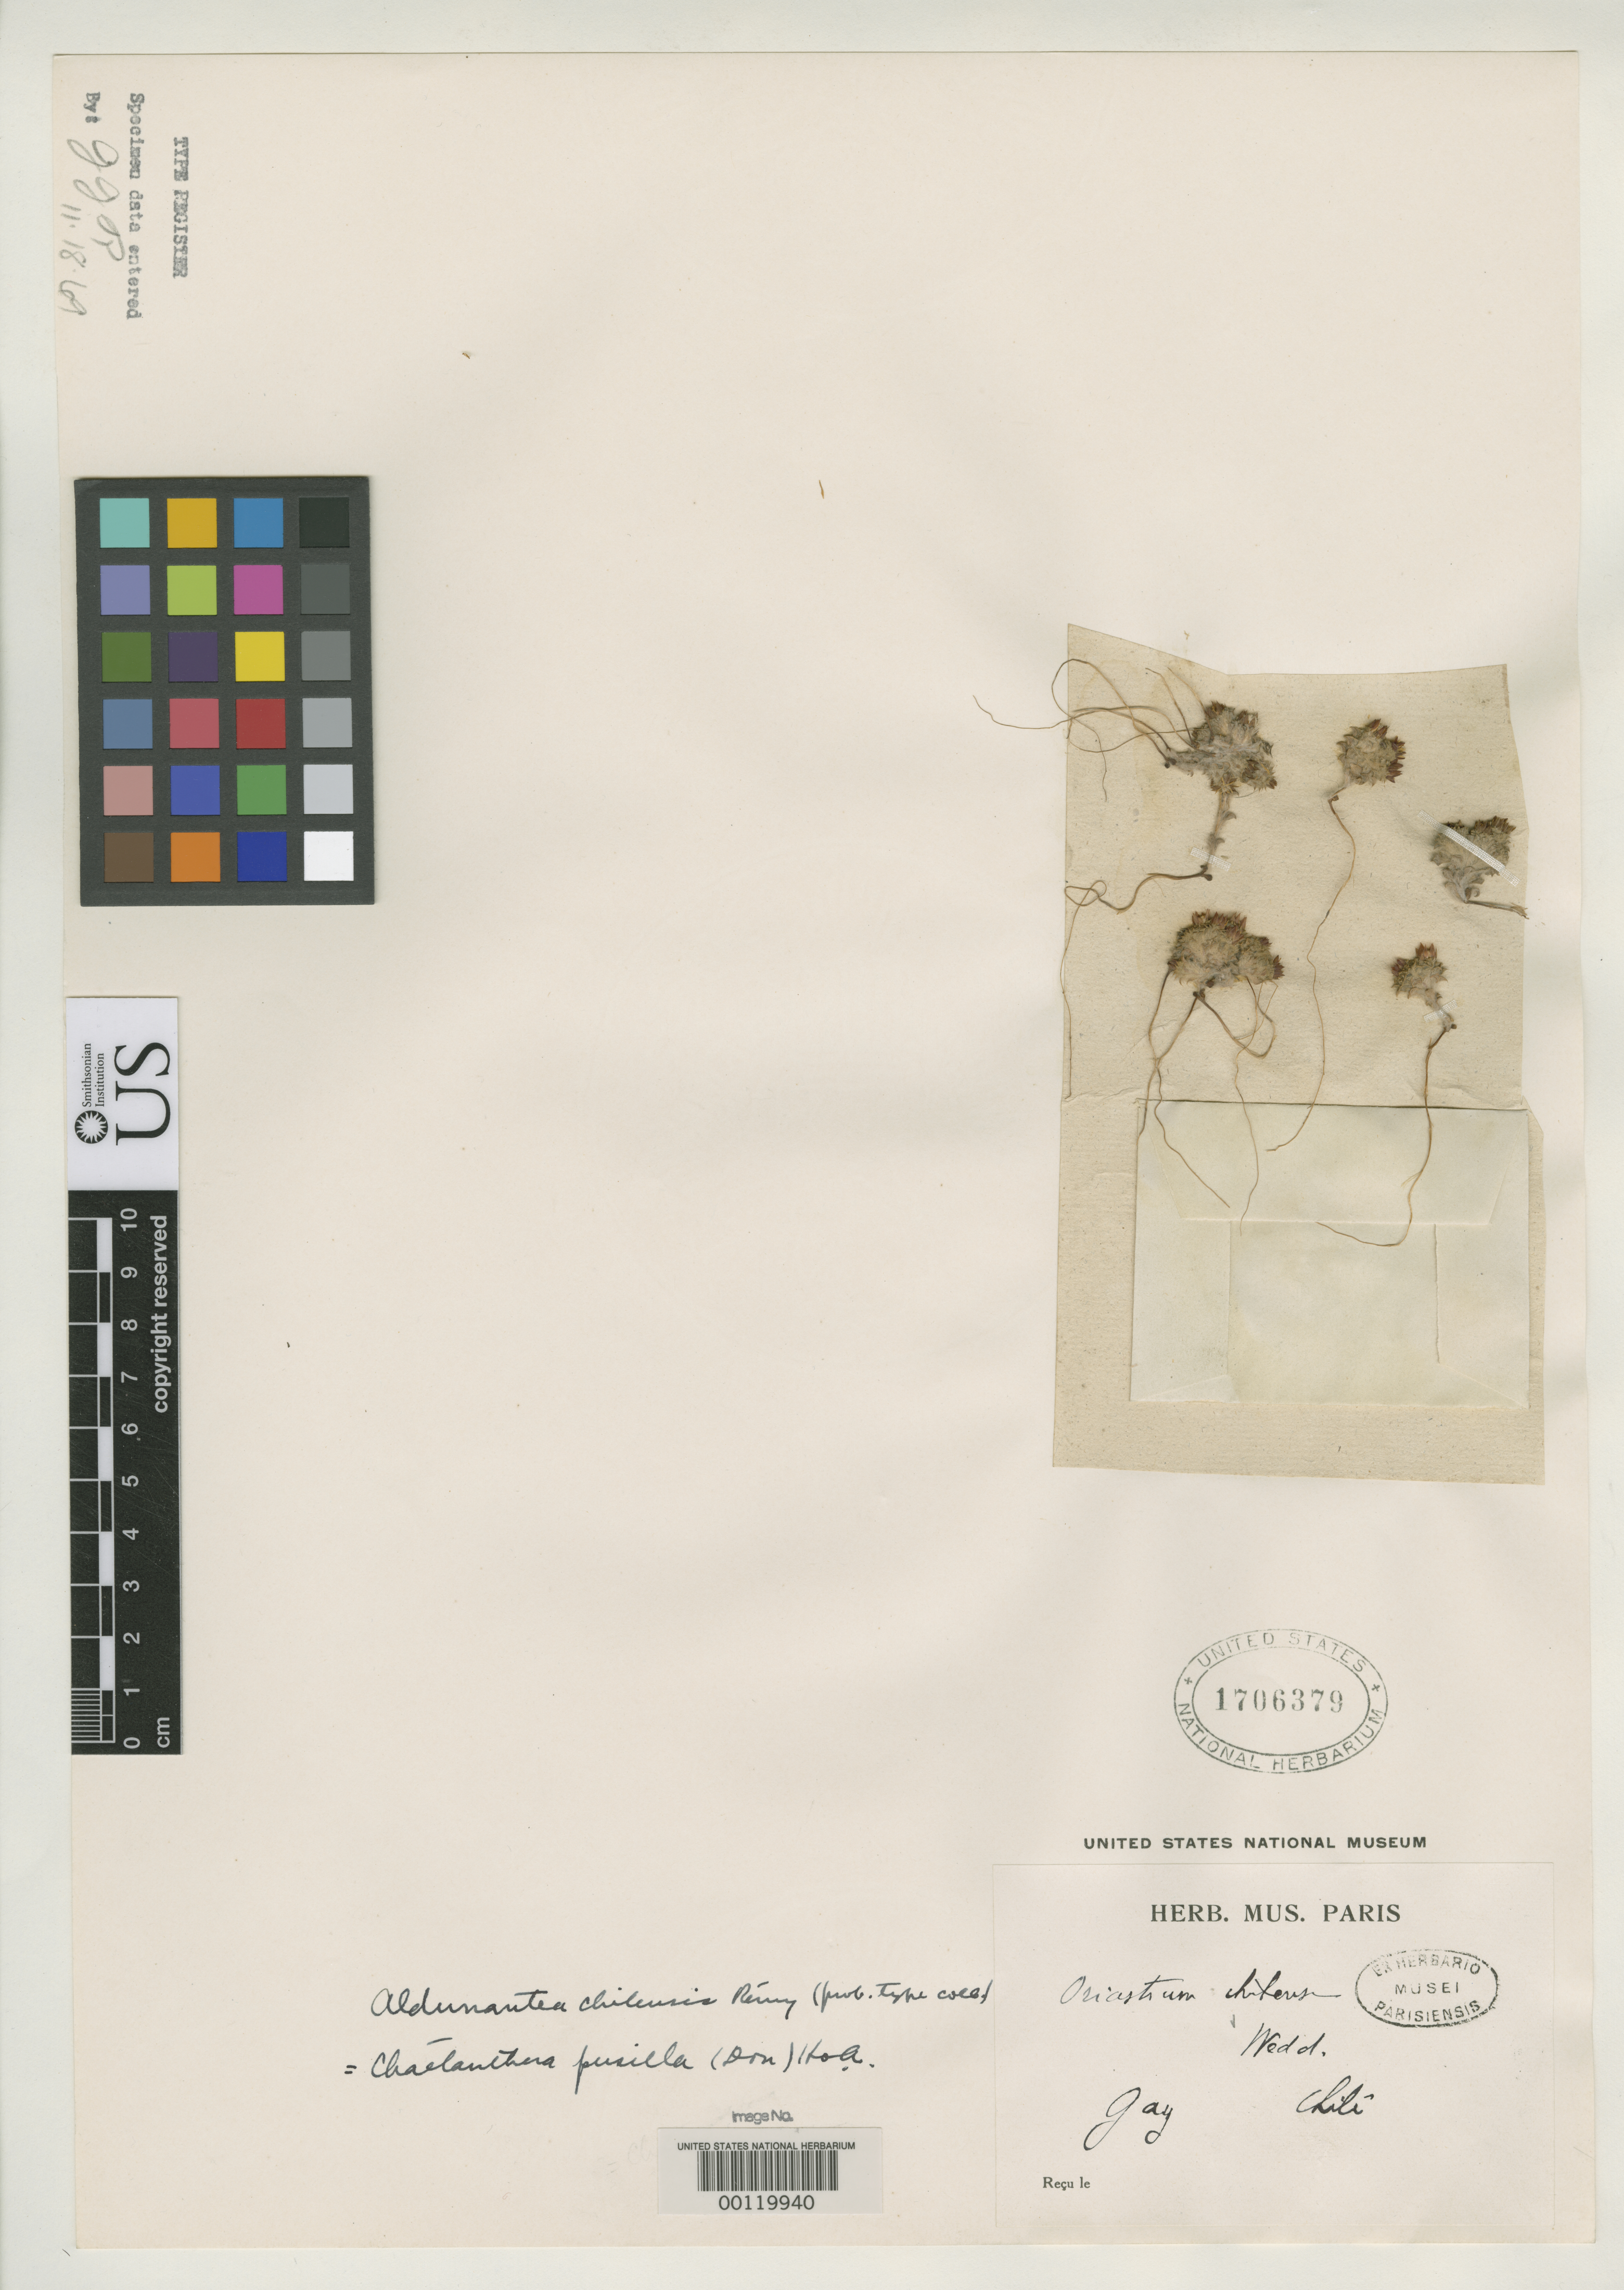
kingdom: Plantae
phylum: Tracheophyta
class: Magnoliopsida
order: Asterales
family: Asteraceae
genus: Aldunatea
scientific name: Aldunatea chilensis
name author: J. Rémy in Gay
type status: Type Fragment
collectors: C. Gay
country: Chile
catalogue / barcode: US 1706379